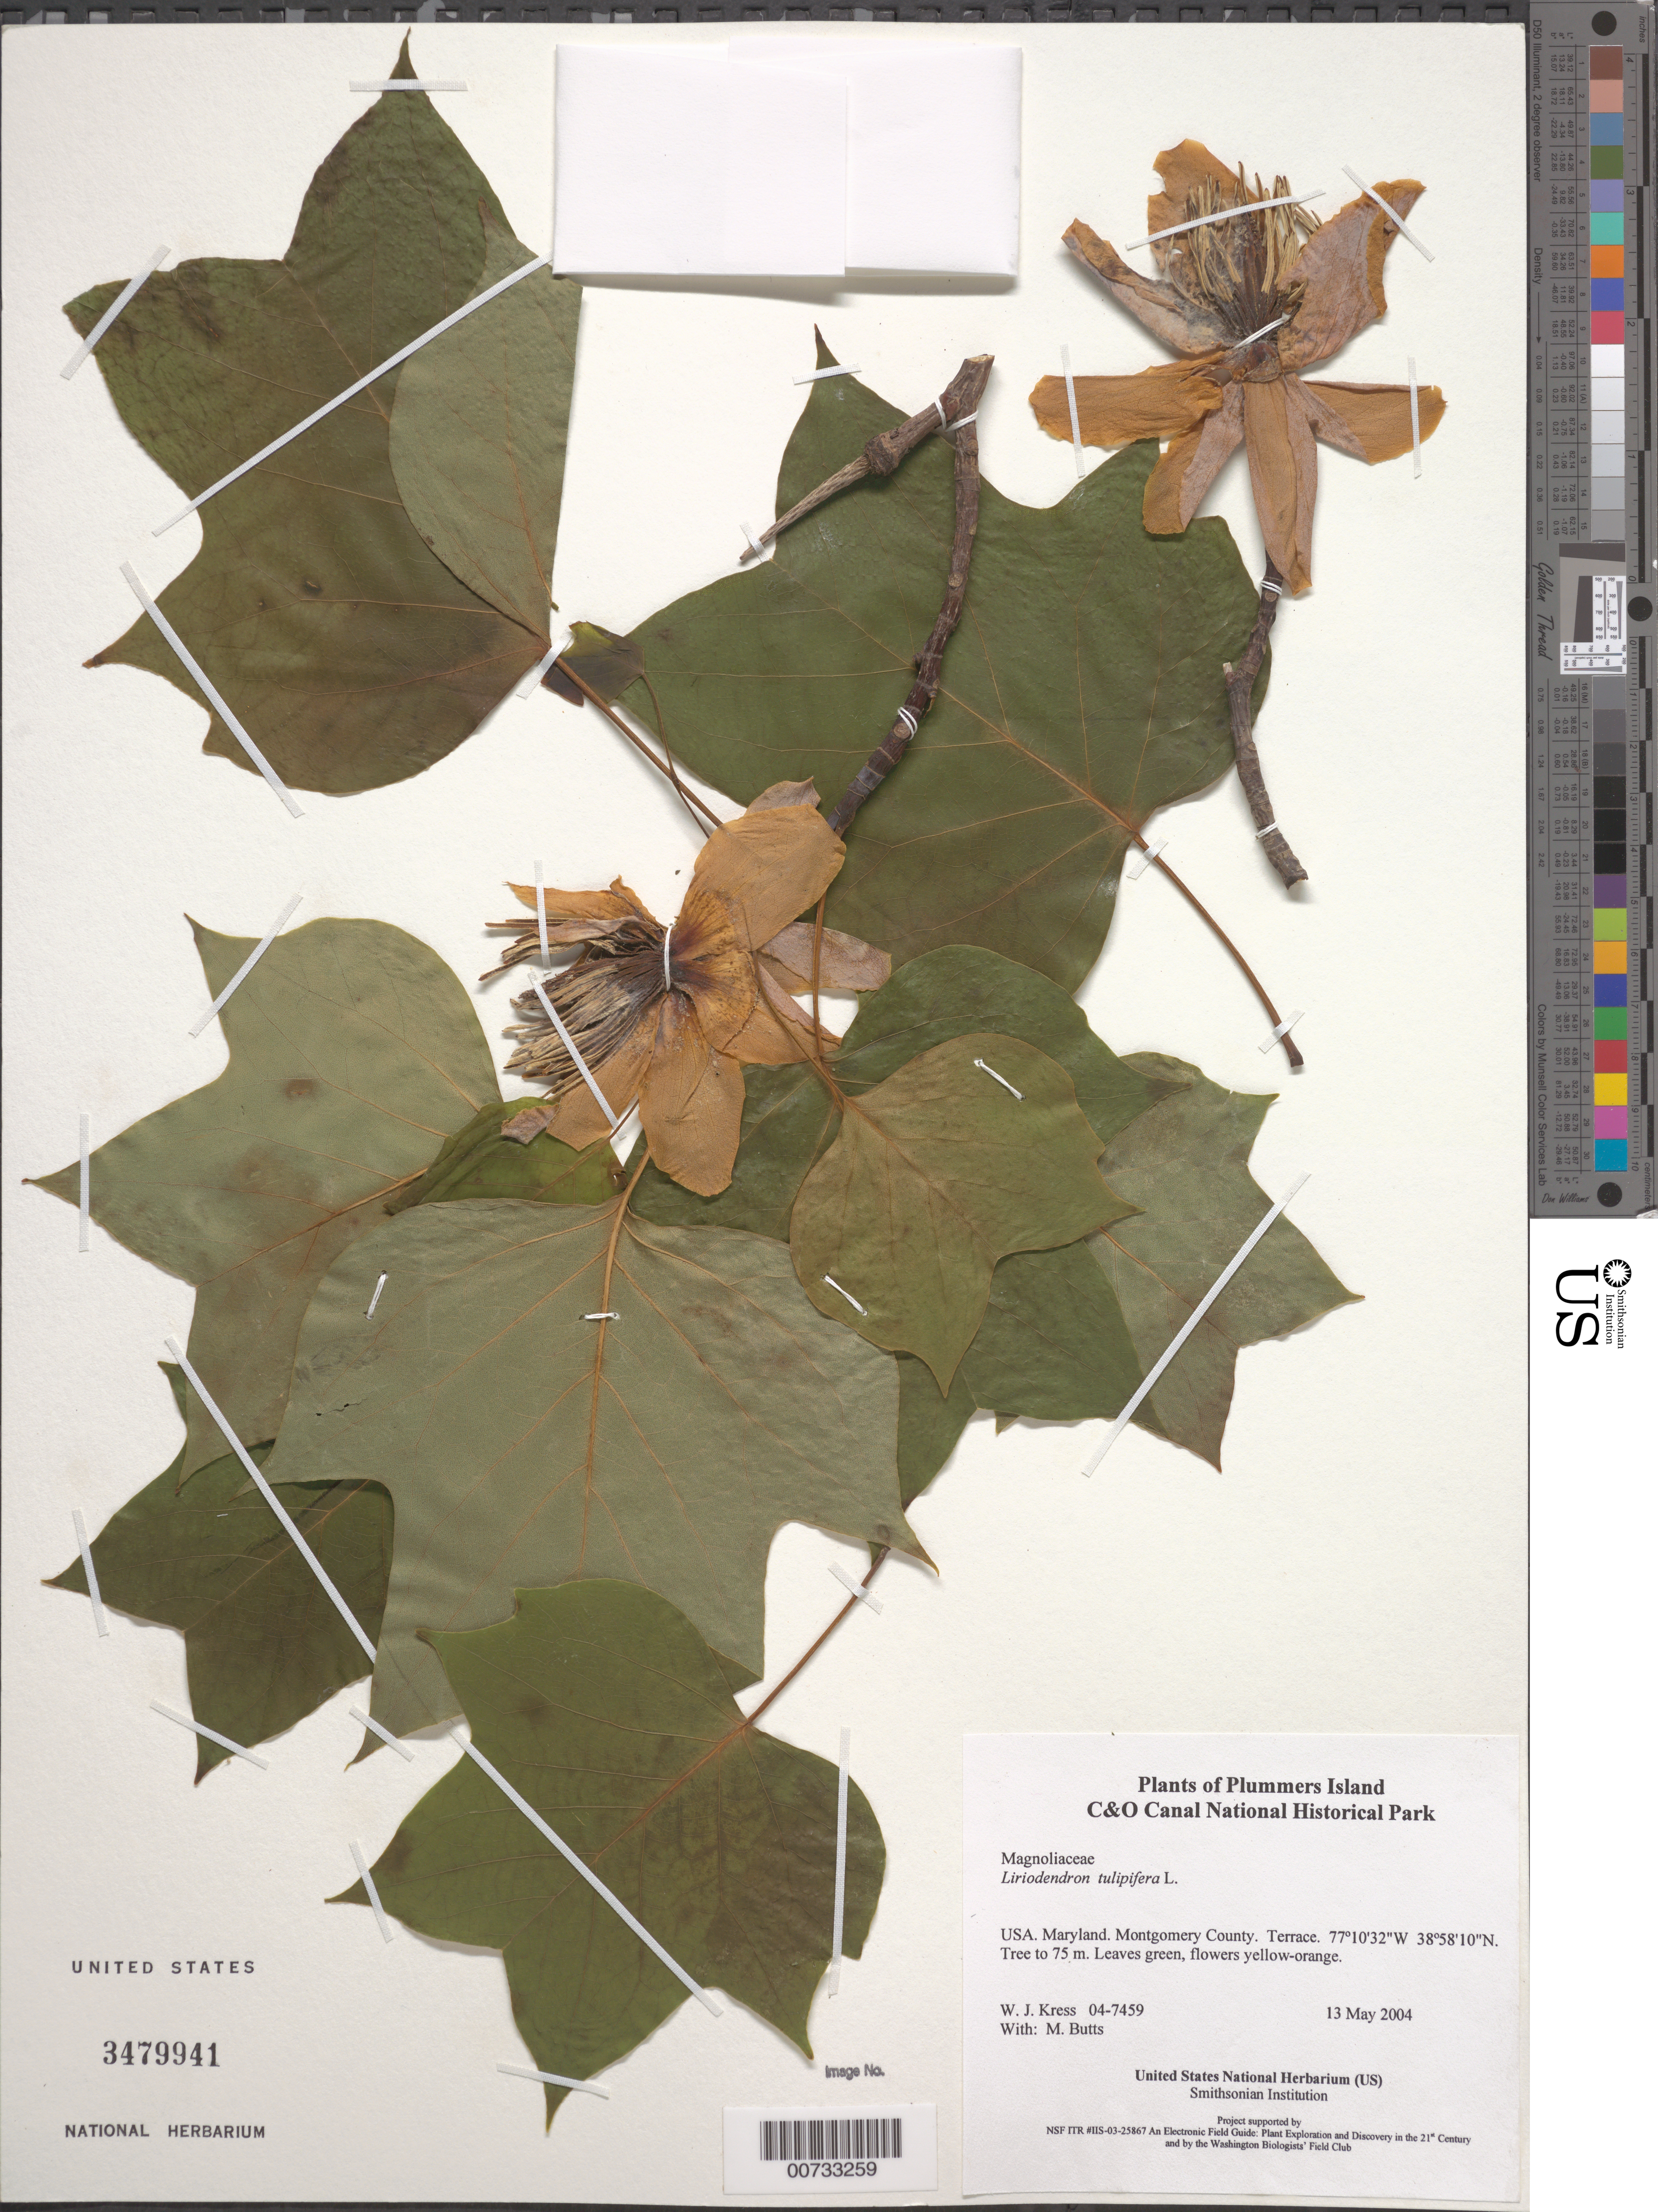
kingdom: Plantae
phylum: Tracheophyta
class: Magnoliopsida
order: Magnoliales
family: Magnoliaceae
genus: Liriodendron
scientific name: Liriodendron tulipifera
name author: L.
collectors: W. J. Kress & M. B. Butts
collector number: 04-7459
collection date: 2004-05-13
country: United States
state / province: Maryland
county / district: Montgomery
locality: Chesapeake and Ohio Canal National Historical Park, Plummers Island, Terrace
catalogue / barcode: US 3479941